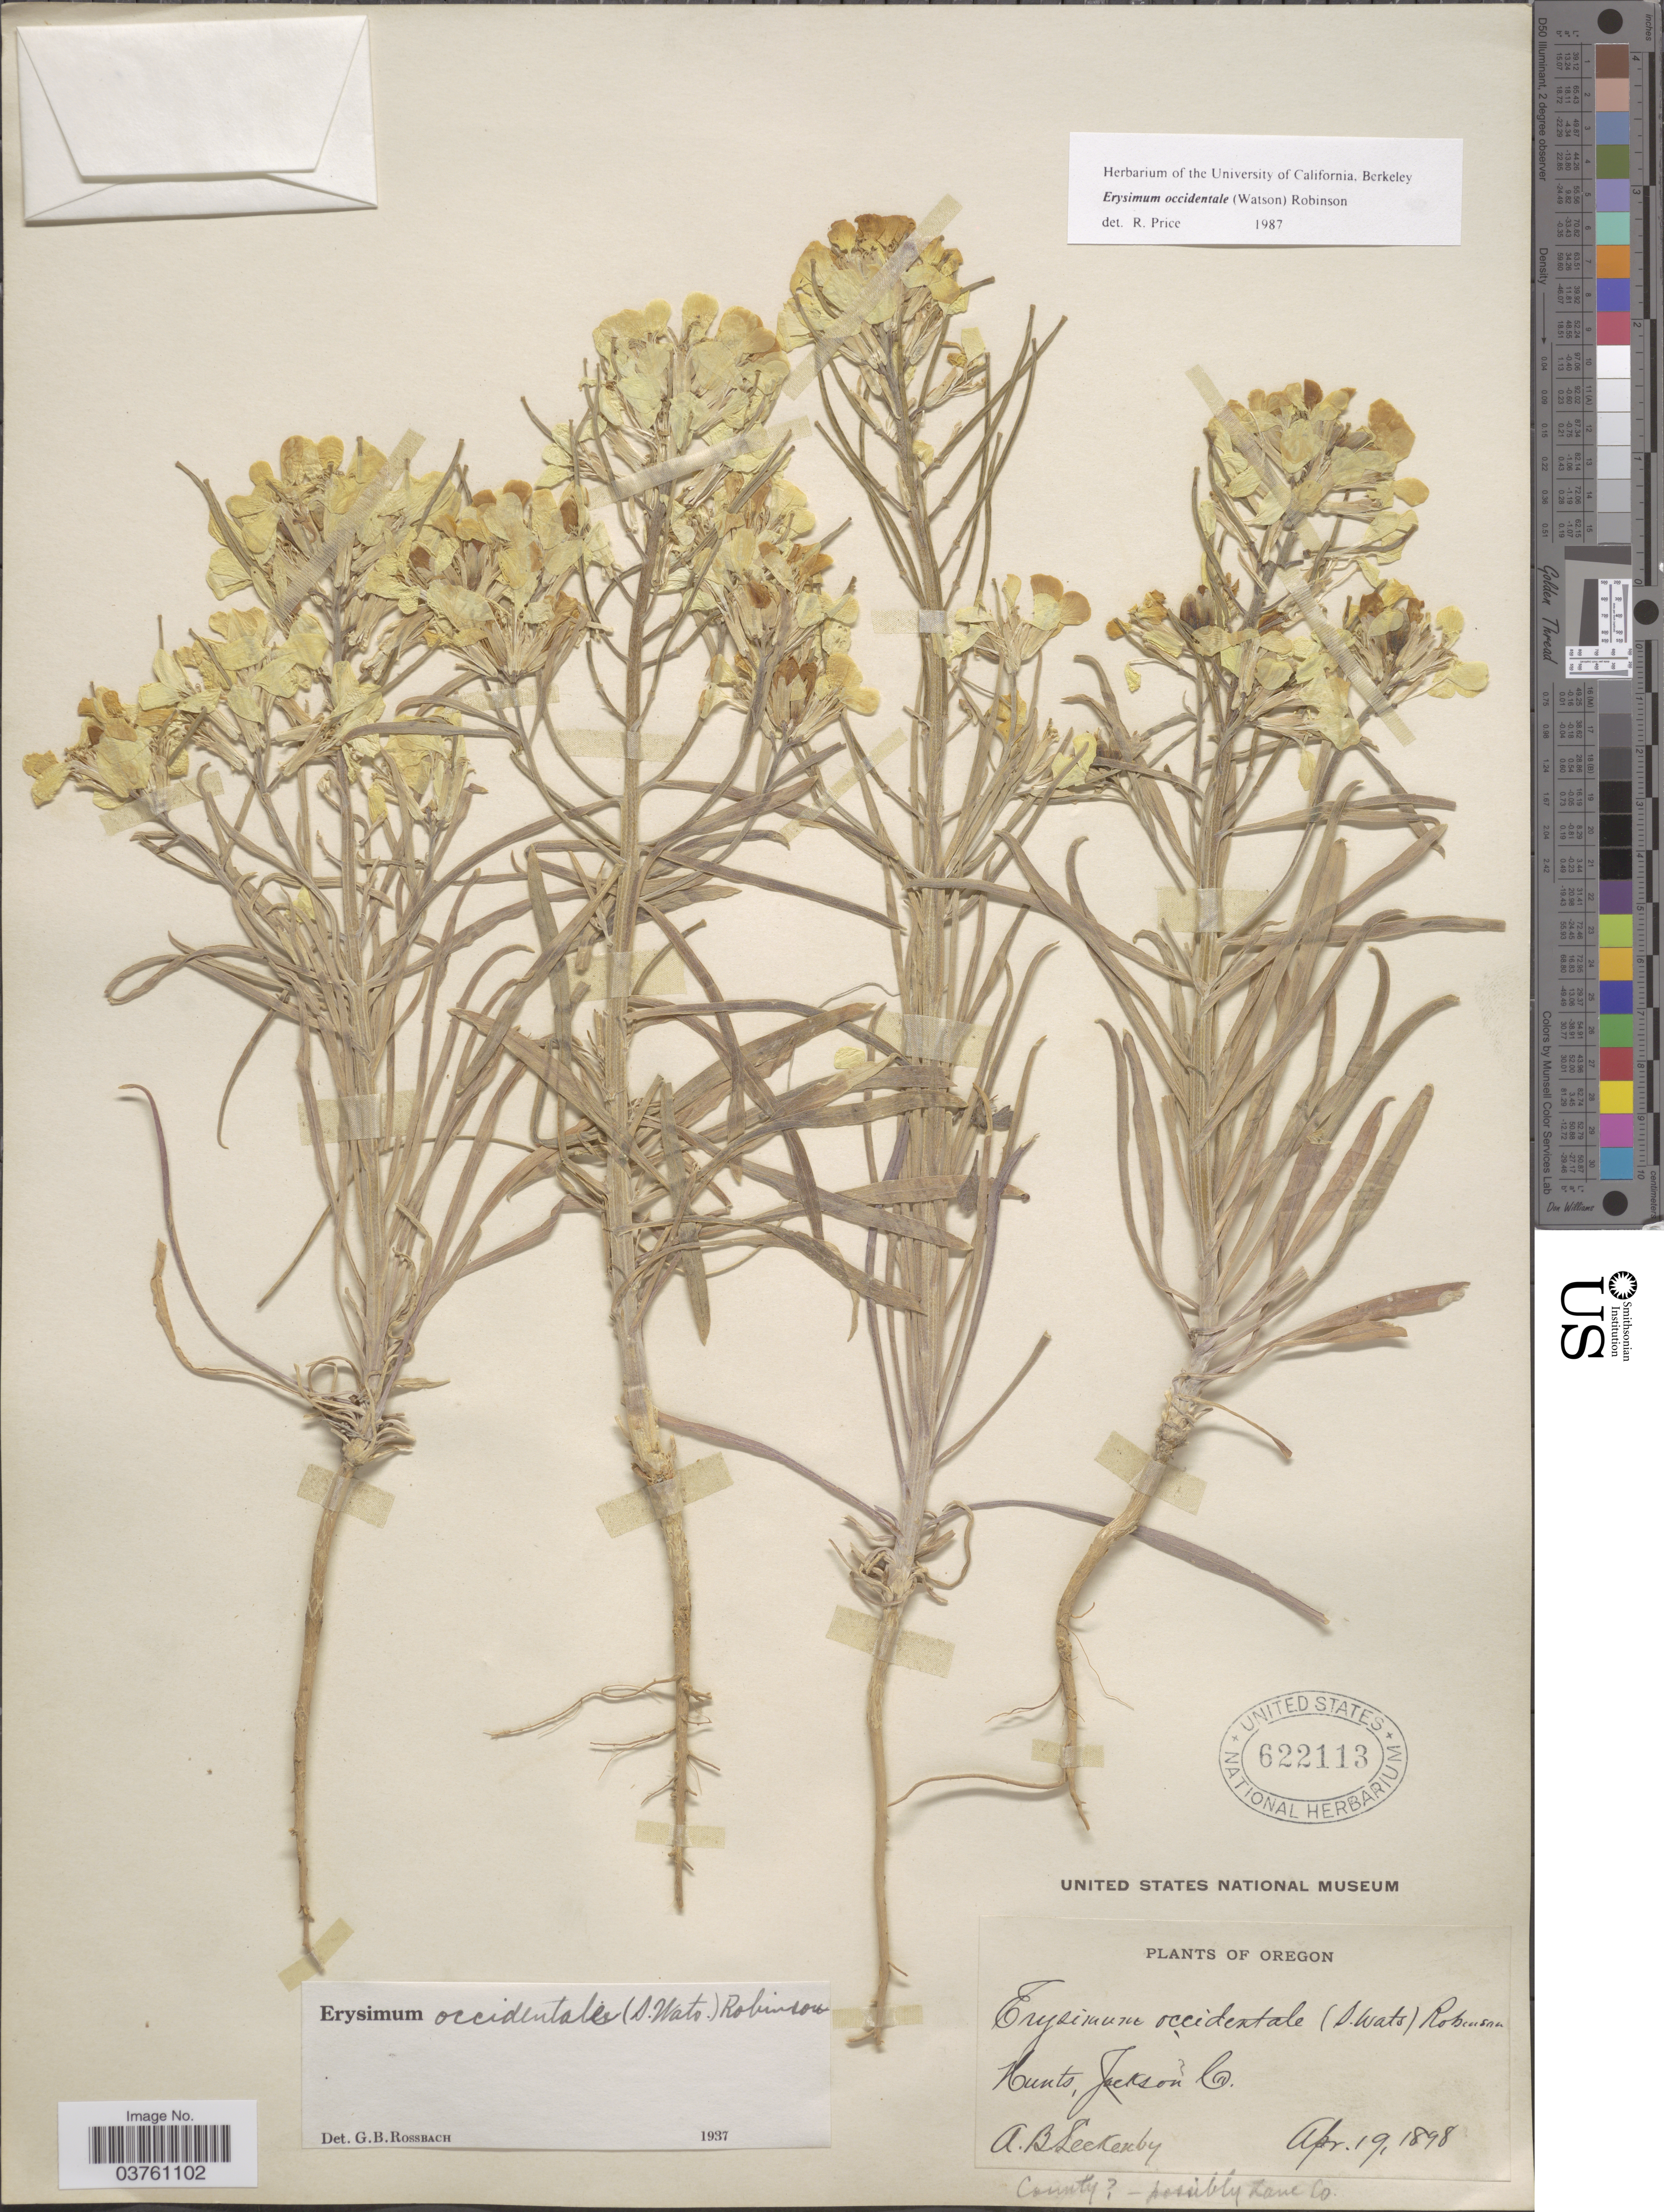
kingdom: Plantae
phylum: Tracheophyta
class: Magnoliopsida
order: Brassicales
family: Brassicaceae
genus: Erysimum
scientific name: Erysimum occidentale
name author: (S. Watson) B.L. Rob.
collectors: A. Leekenby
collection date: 1898-04-19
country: United States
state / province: Oregon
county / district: Jackson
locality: Hunts Jackson Co. Possibly Lane Co.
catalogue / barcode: US 622113